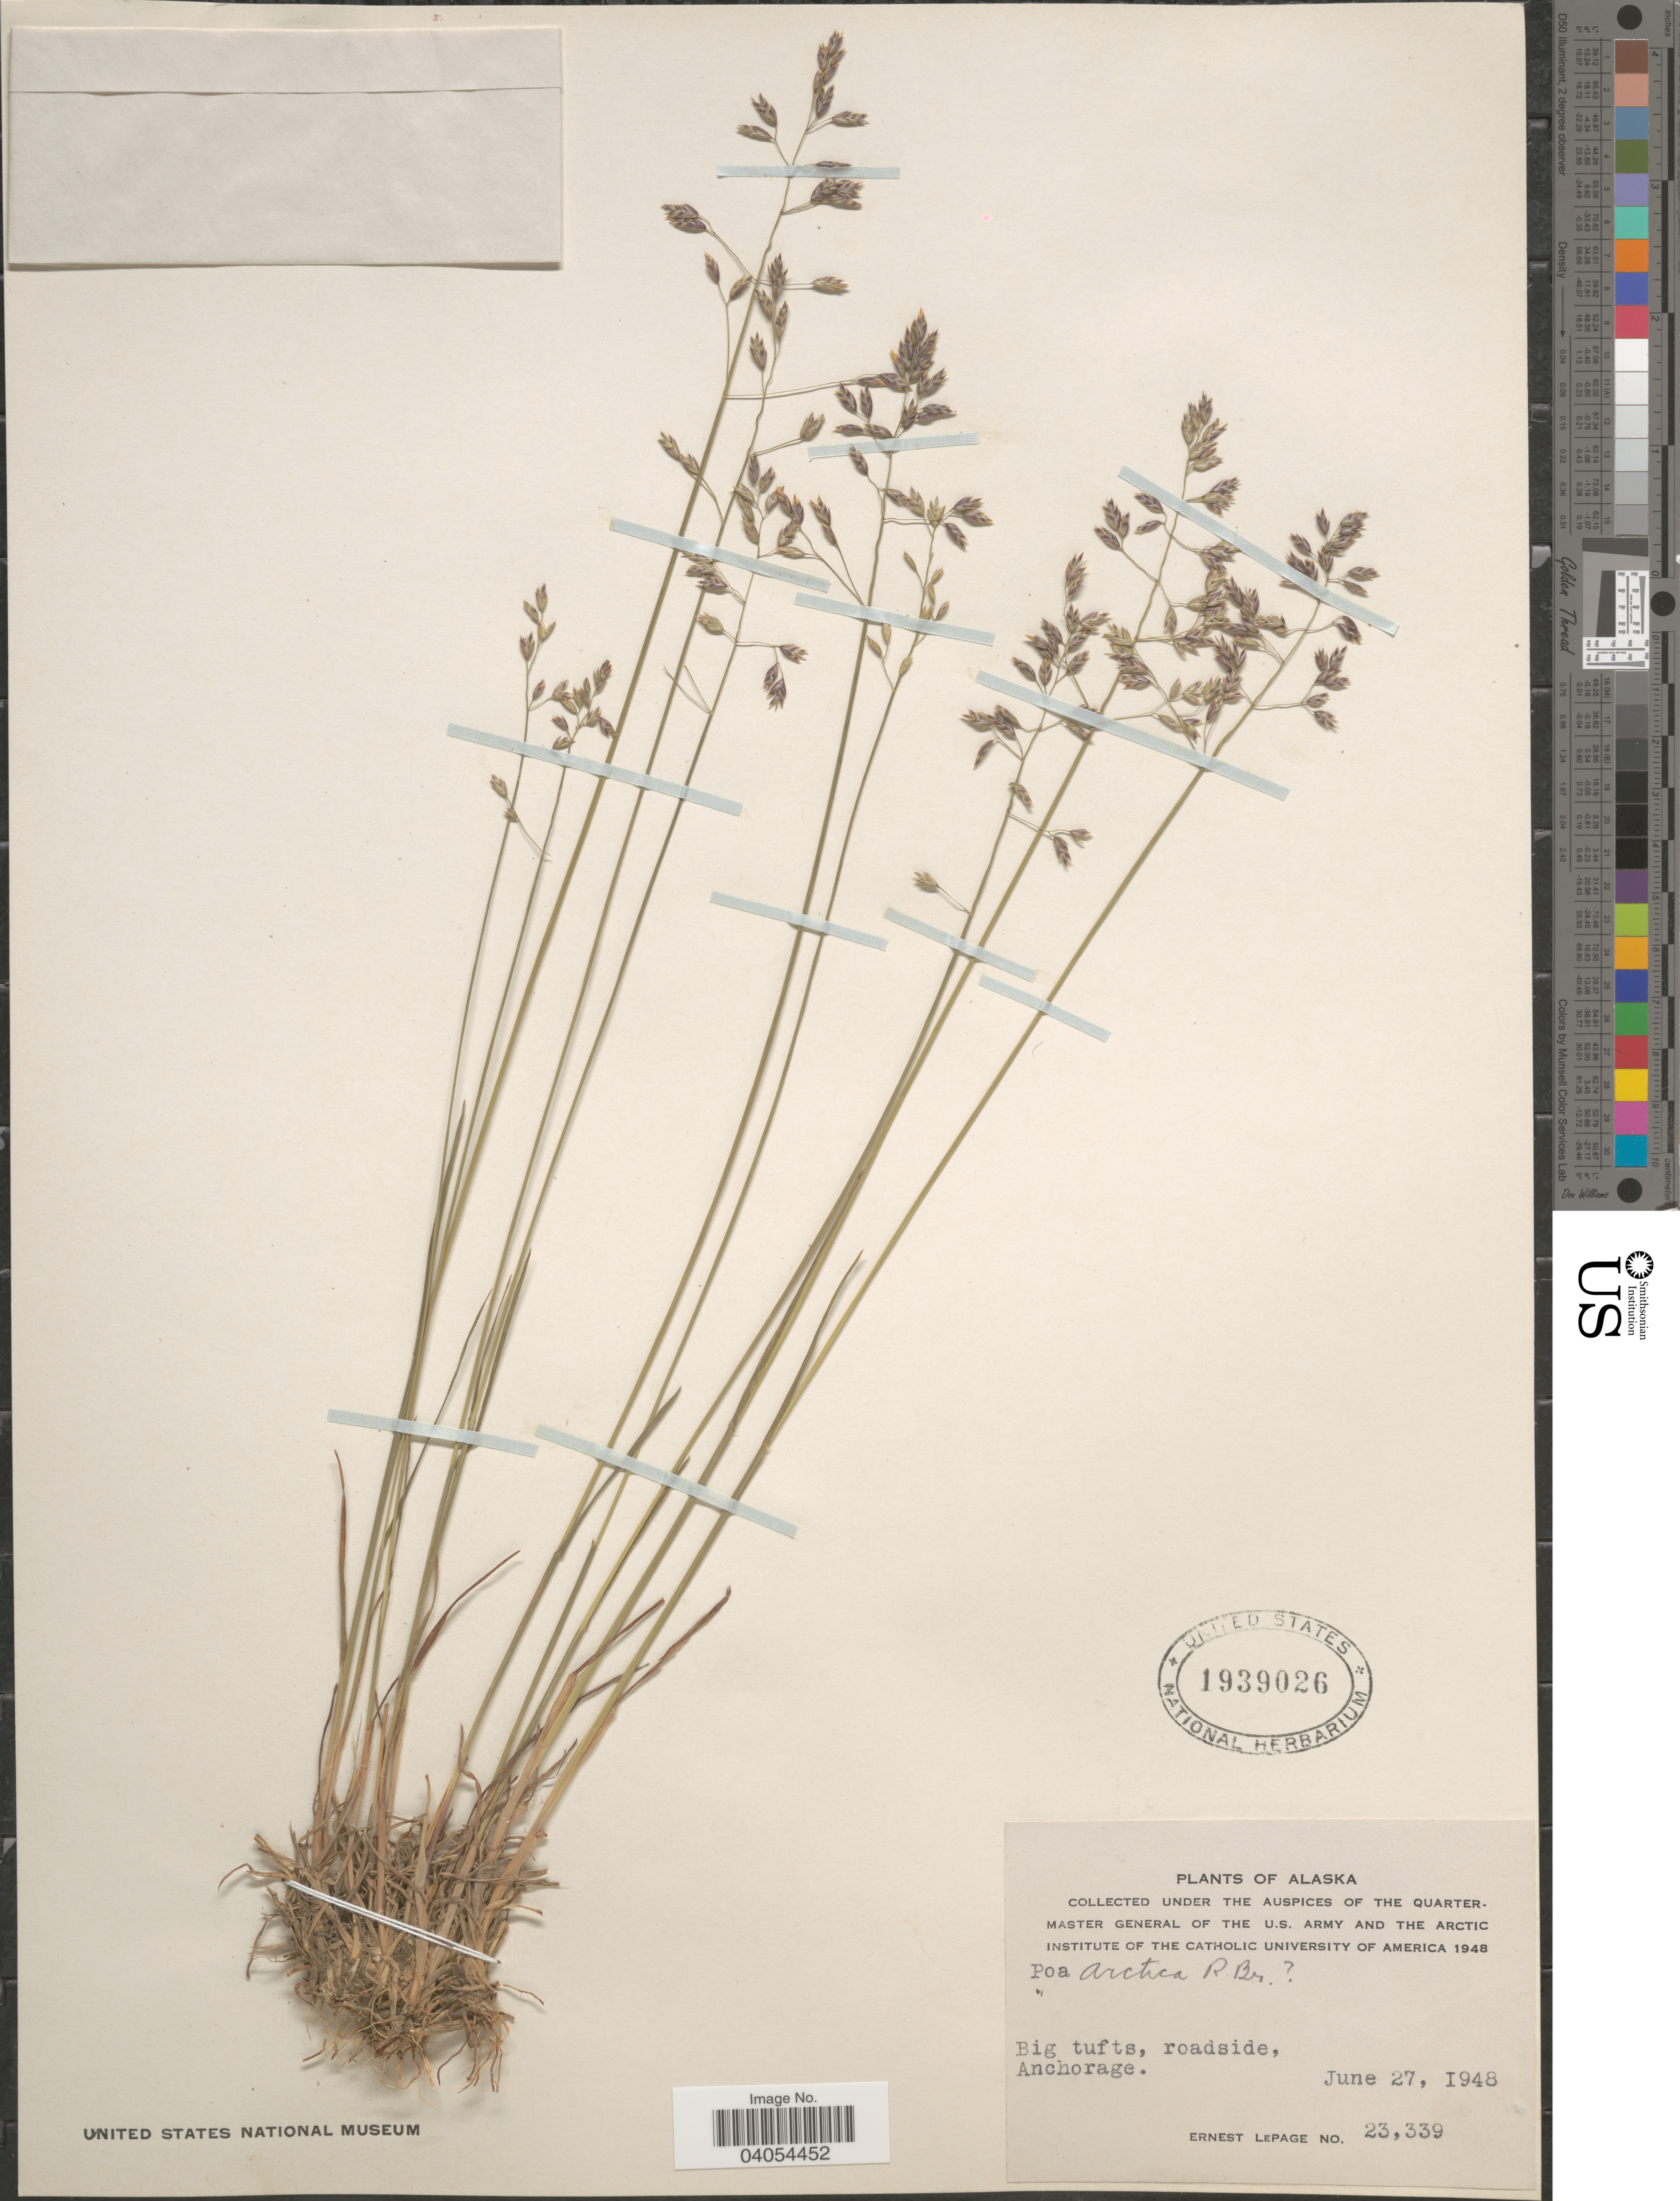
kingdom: Plantae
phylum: Tracheophyta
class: Liliopsida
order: Poales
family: Poaceae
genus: Poa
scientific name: Poa arctica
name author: R. Br.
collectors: E. Lepage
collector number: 23339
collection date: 1948-06-27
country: United States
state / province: Alaska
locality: Anchorage.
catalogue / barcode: US 1939026